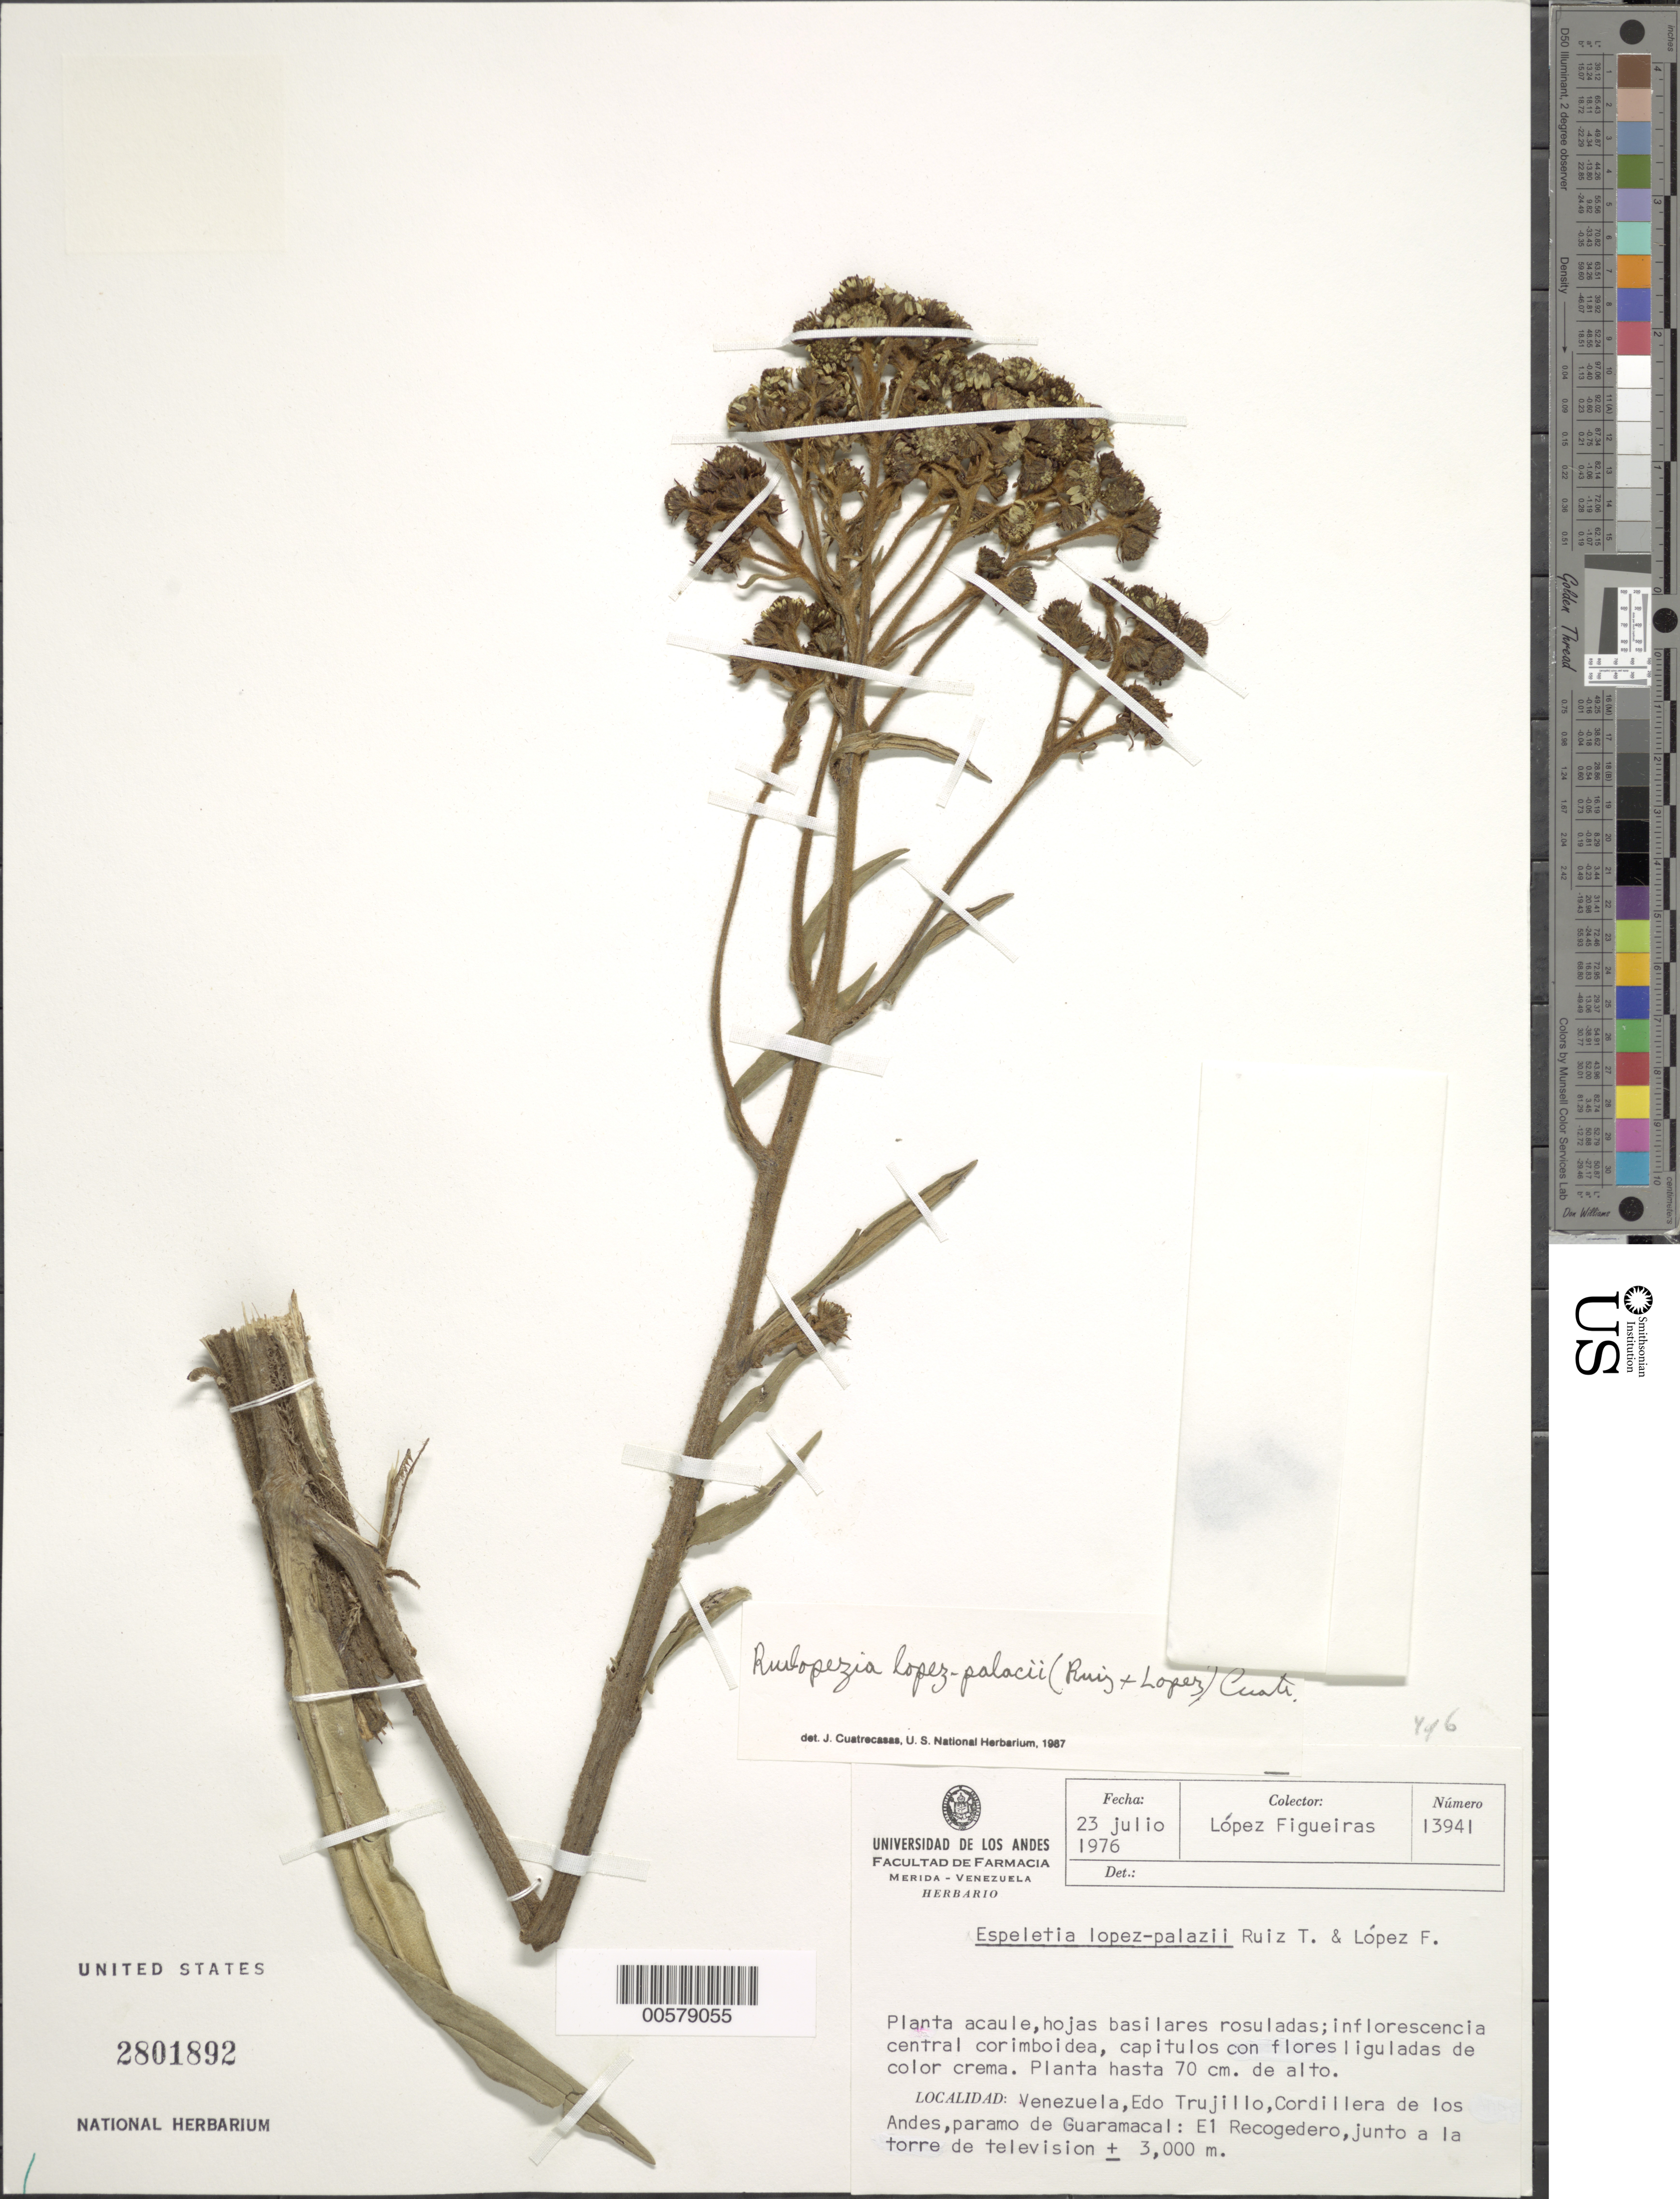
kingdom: Plantae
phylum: Tracheophyta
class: Magnoliopsida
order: Asterales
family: Asteraceae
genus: Ruilopezia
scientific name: Ruilopezia lopez-palacii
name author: (Ruíz-Terán & López Fig.) Cuatrec.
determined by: Cuatrecasas, J.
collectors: M. López Figueiras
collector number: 13941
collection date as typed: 23 Jul 1976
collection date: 1976-07-23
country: Venezuela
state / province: Trujillo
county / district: Boconó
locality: Cordillera de los Andes, paramo de Guaramacal: El Recogedero, junto a la torre de television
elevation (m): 3000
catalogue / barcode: US 2801892